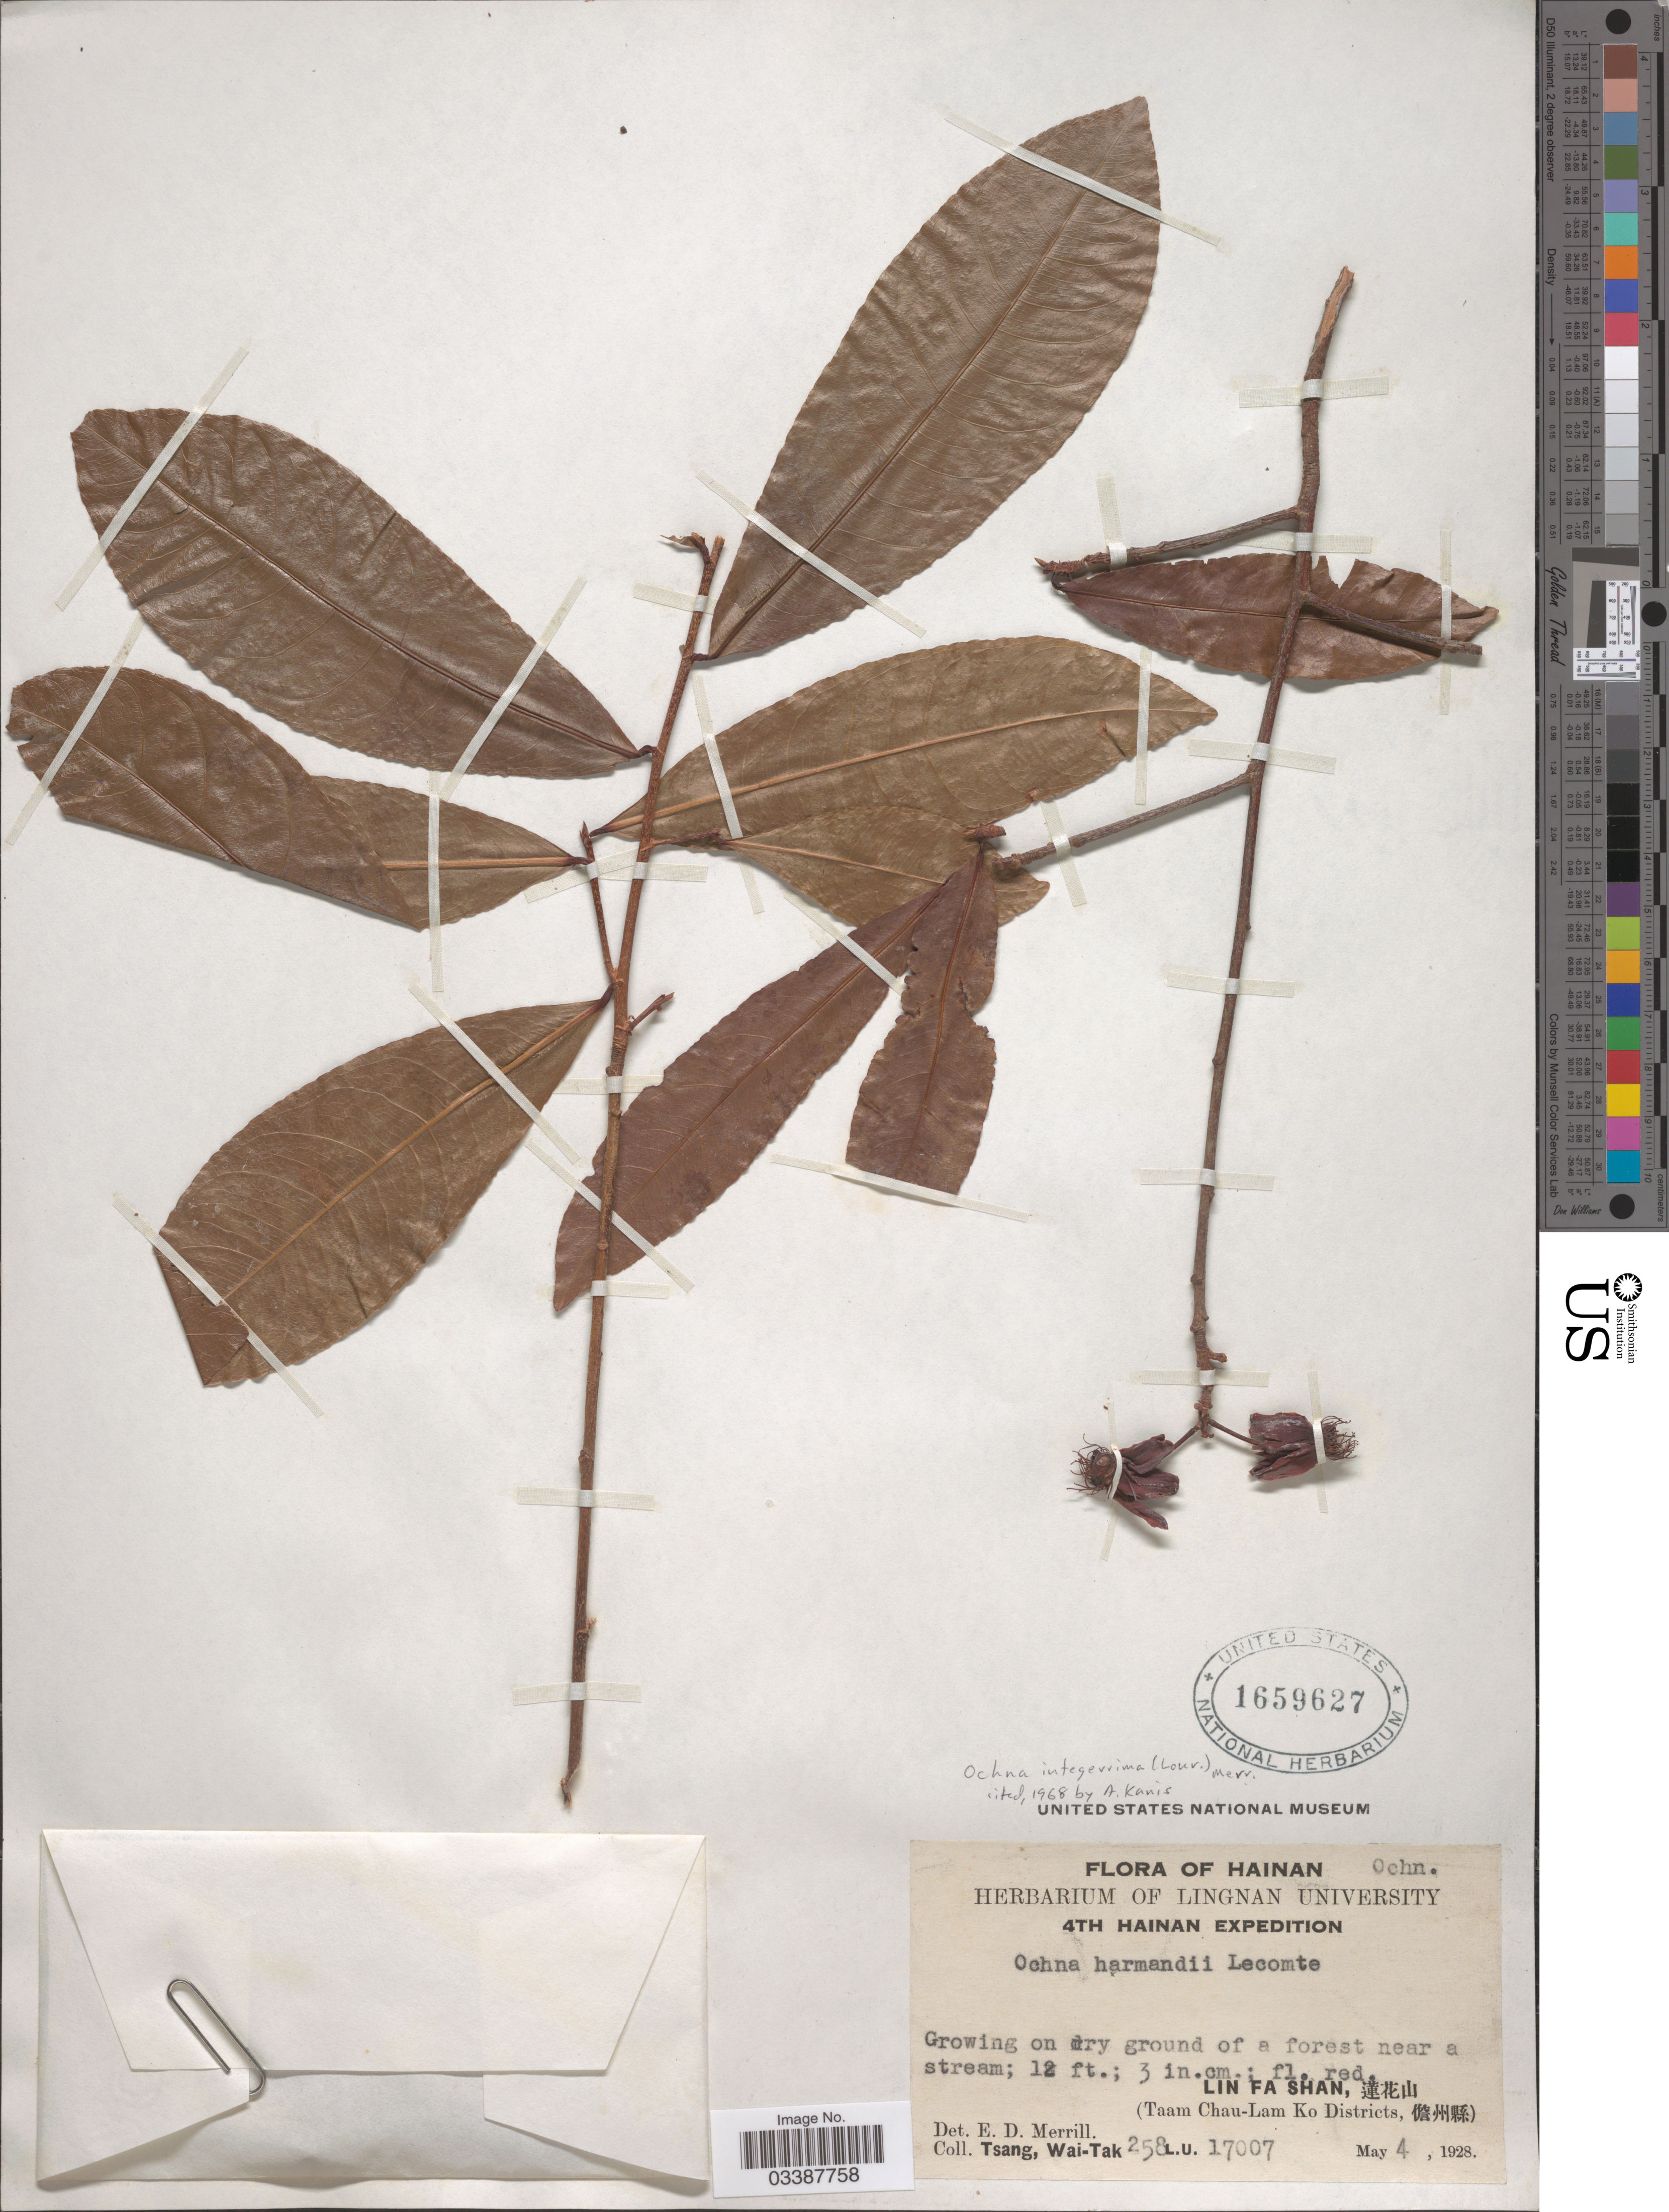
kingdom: Plantae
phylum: Tracheophyta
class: Magnoliopsida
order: Malpighiales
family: Ochnaceae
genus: Ochna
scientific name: Ochna integerrima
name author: Merr.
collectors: W. T. Tsang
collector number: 258L.U.17007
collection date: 1928-05-04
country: China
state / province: Hainan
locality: Lin Fa Shan, X. (Taam Chau-Lam Ko Districts, X).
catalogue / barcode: US 1659627